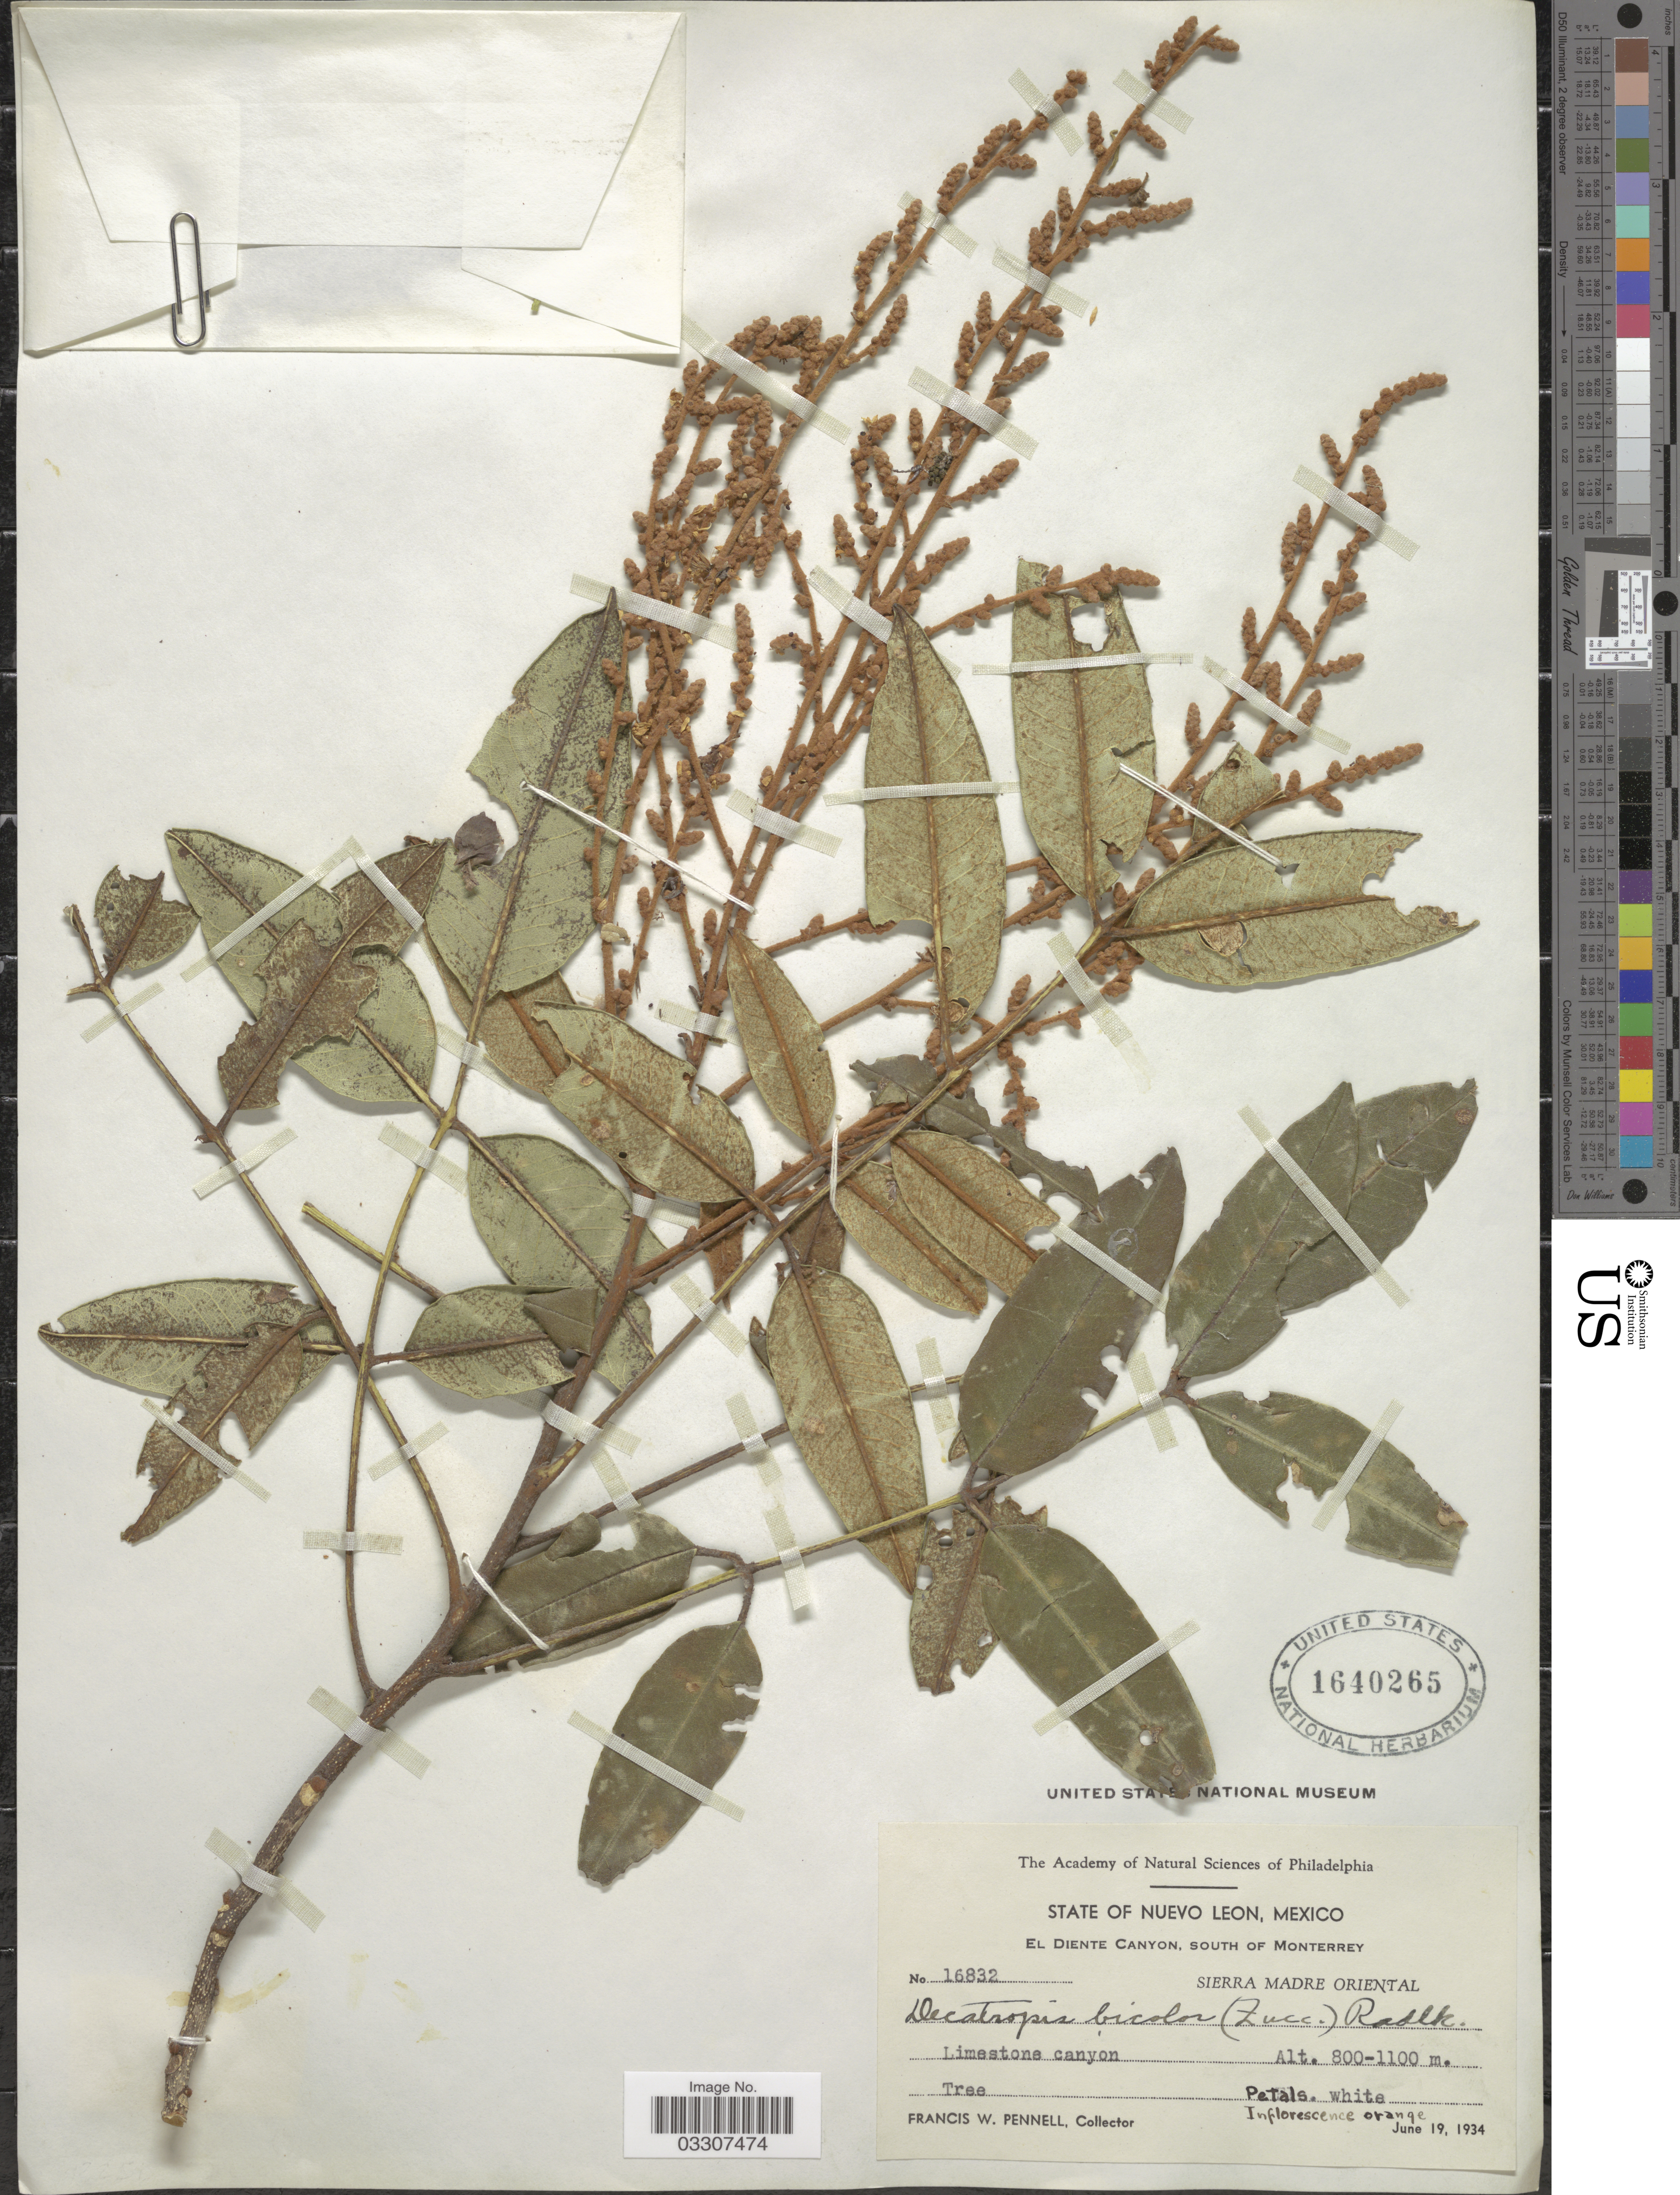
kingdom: Plantae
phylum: Tracheophyta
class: Magnoliopsida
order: Sapindales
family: Rutaceae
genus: Decatropis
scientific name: Decatropis bicolor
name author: (Zucc.) Radlk.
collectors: F. W. Pennell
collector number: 16832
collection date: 1934-06-19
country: Mexico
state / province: Nuevo León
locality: El Diente Canyon, South of Monterrey. Sierra Madre Oriental.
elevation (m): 800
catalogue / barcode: US 1640265